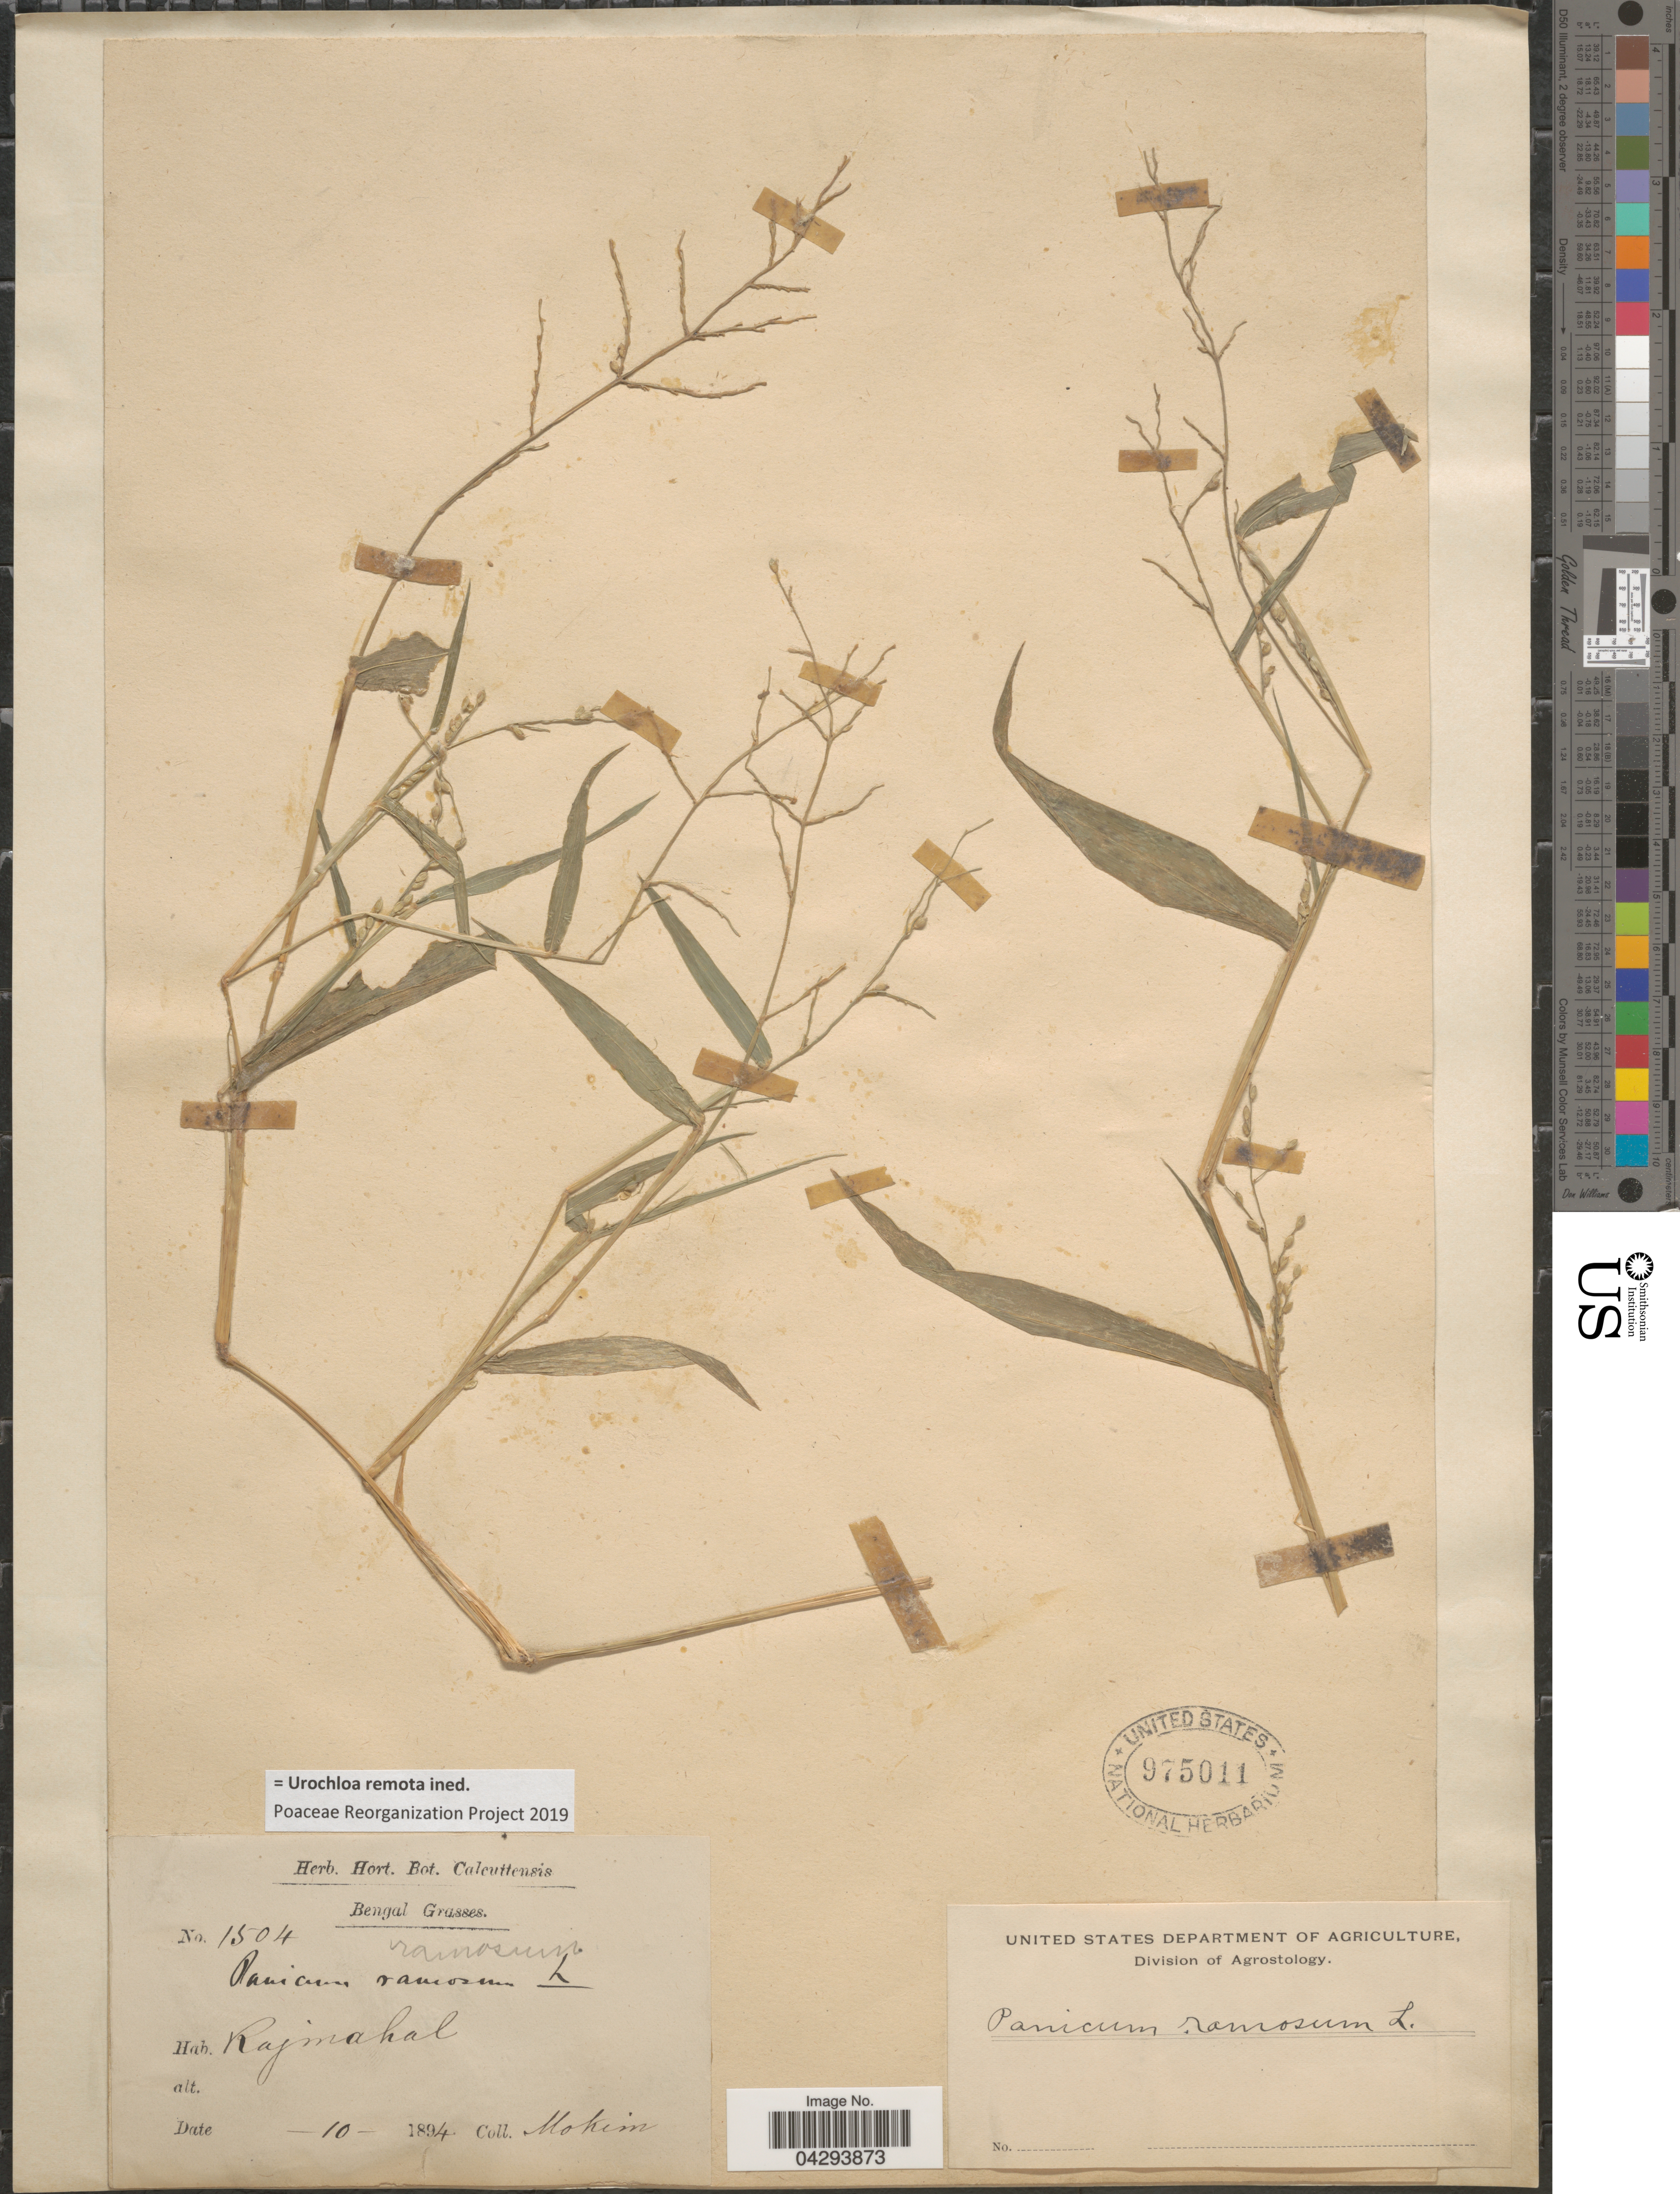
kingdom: Plantae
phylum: Tracheophyta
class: Liliopsida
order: Poales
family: Poaceae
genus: Urochloa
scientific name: Urochloa remota ined.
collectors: -. Mokim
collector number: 1504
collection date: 1894-10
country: India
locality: Bengal. Rajmahal.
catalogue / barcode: US 975011